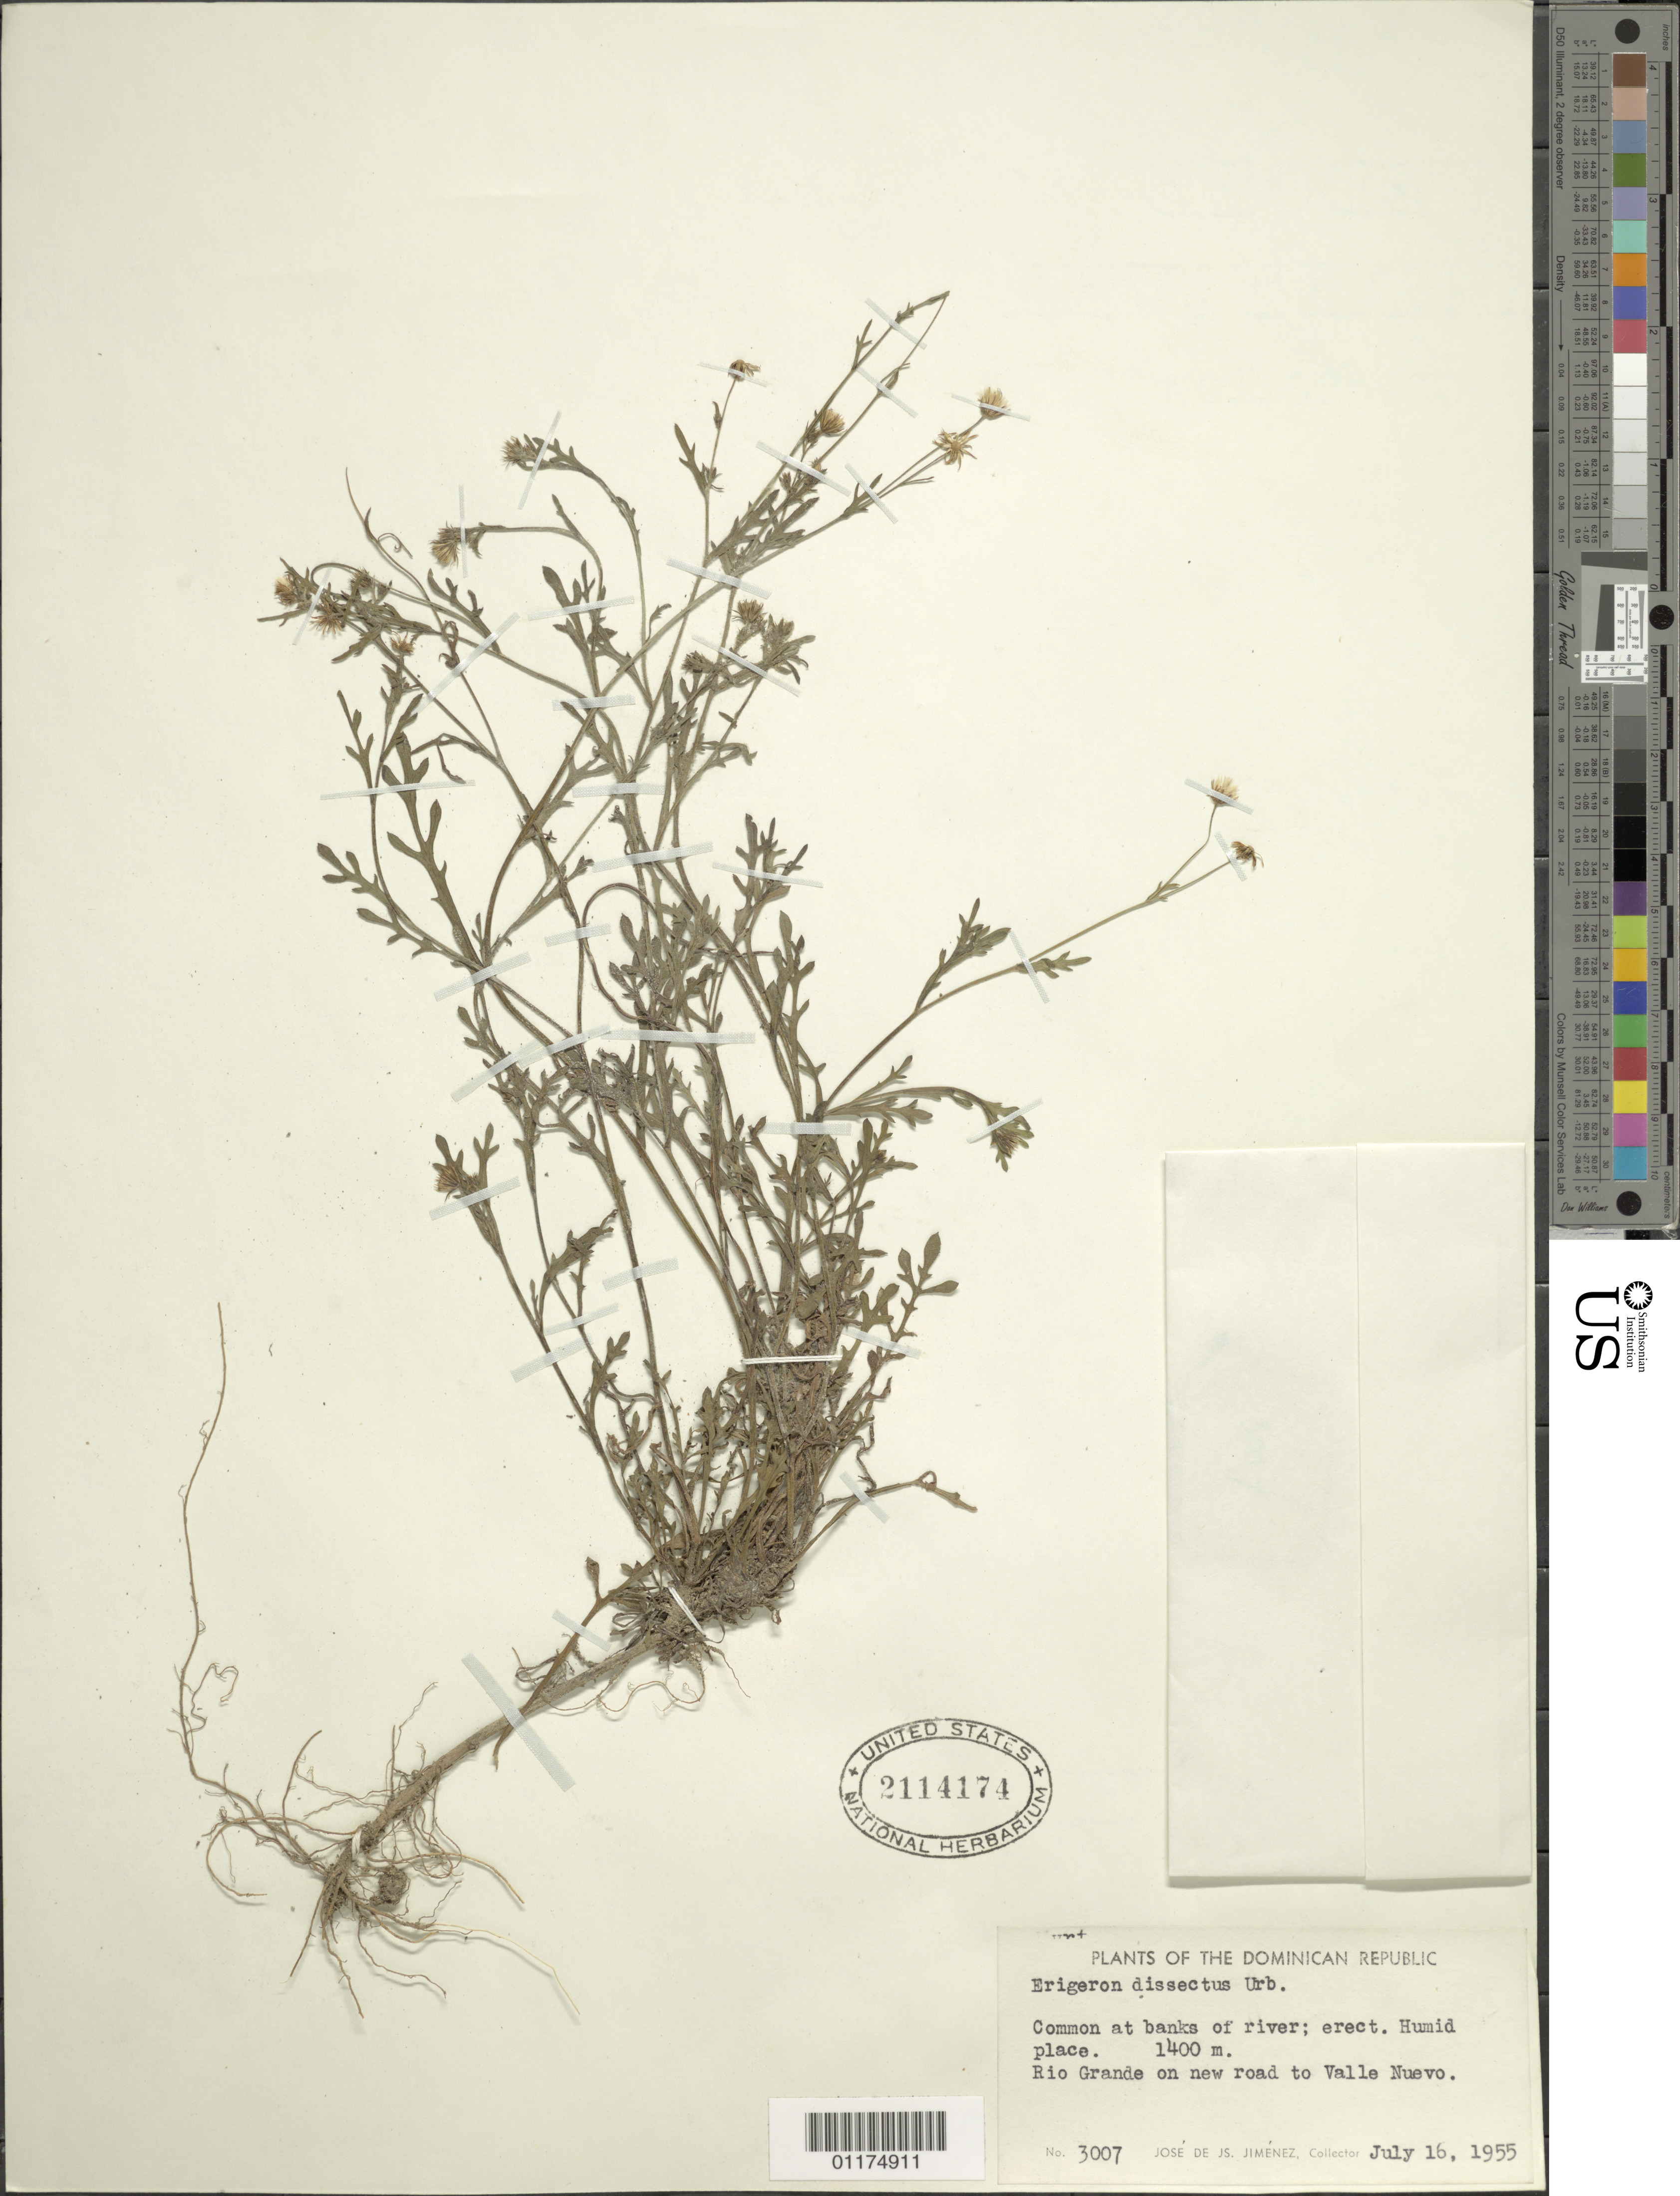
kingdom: Plantae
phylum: Tracheophyta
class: Magnoliopsida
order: Asterales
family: Asteraceae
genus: Erigeron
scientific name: Erigeron dissectus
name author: Urb.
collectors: J. J. Jiménez Almonte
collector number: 3007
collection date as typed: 16 Jul 1955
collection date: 1955-07-16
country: Dominican Republic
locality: Rio Grande on new road to Valle Nuevo.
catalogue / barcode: US 2114174